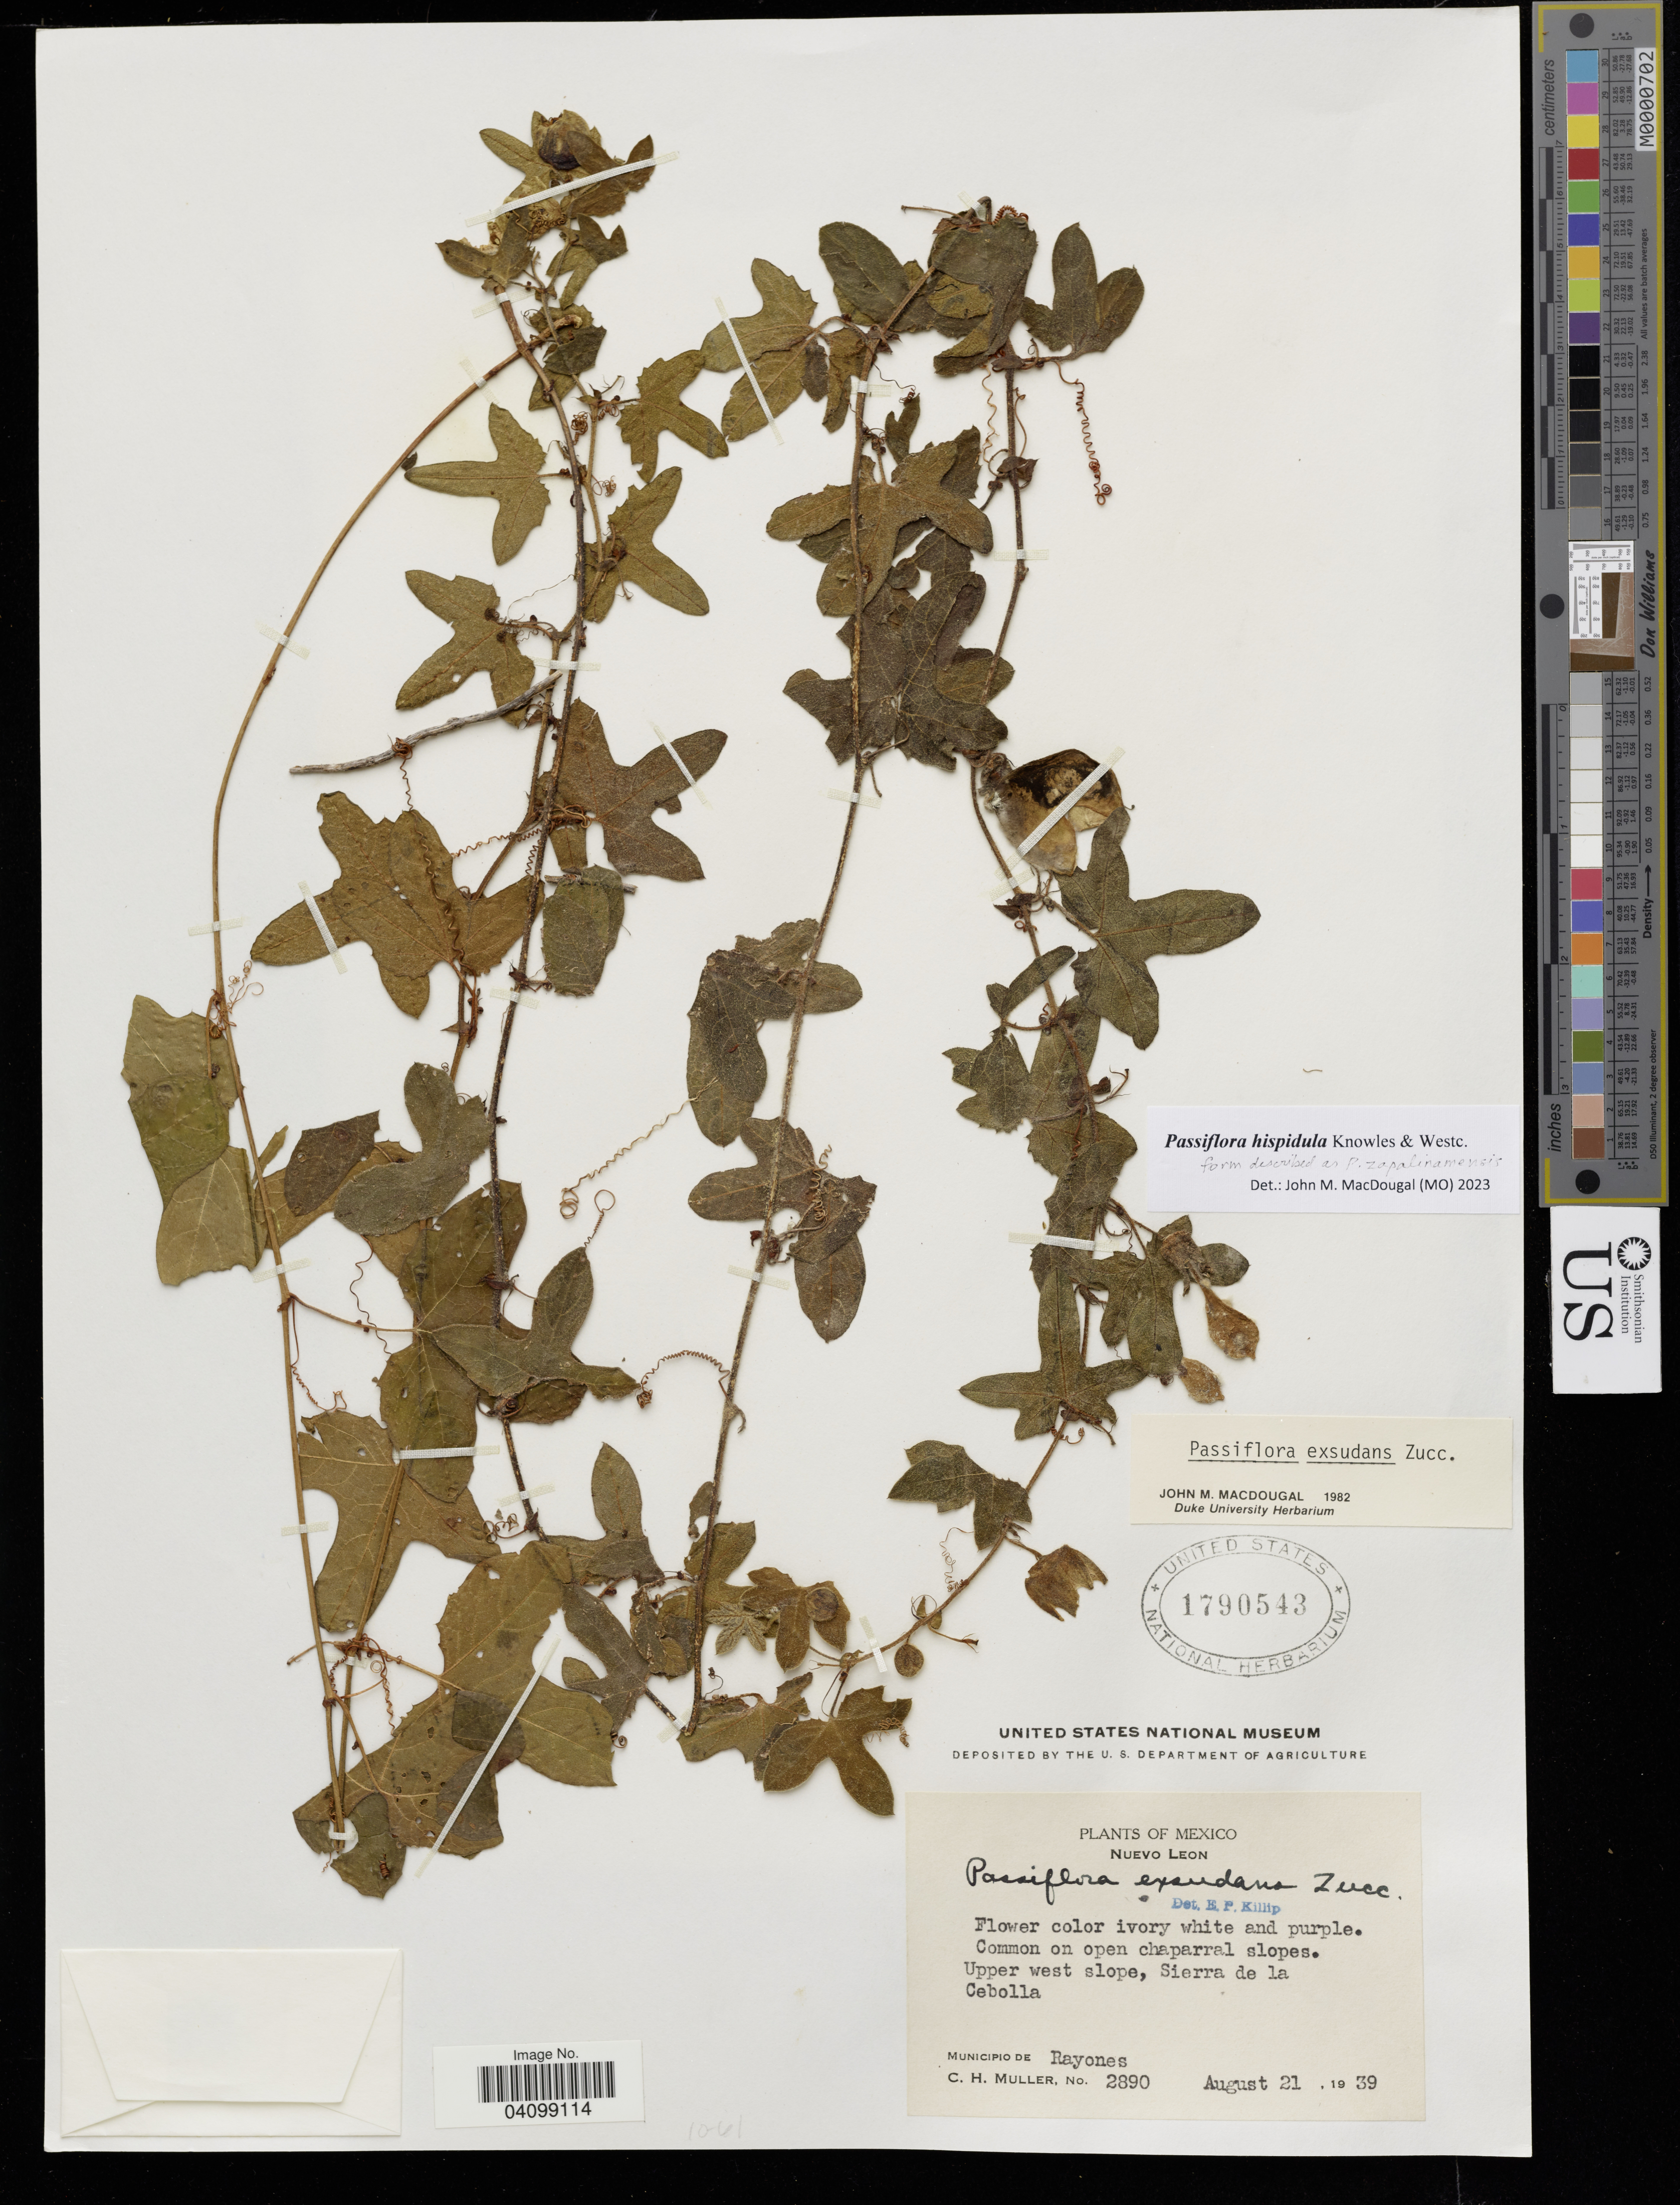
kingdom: Plantae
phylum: Tracheophyta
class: Magnoliopsida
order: Malpighiales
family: Passifloraceae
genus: Passiflora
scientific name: Passiflora hispidula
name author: Knowles & Westc.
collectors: C. H. Muller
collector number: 2890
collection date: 1939-08-21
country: Mexico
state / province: Nuevo León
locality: Upper west slope, Sierra de la Cebolla. Municipio de Rayones.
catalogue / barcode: US 1790543